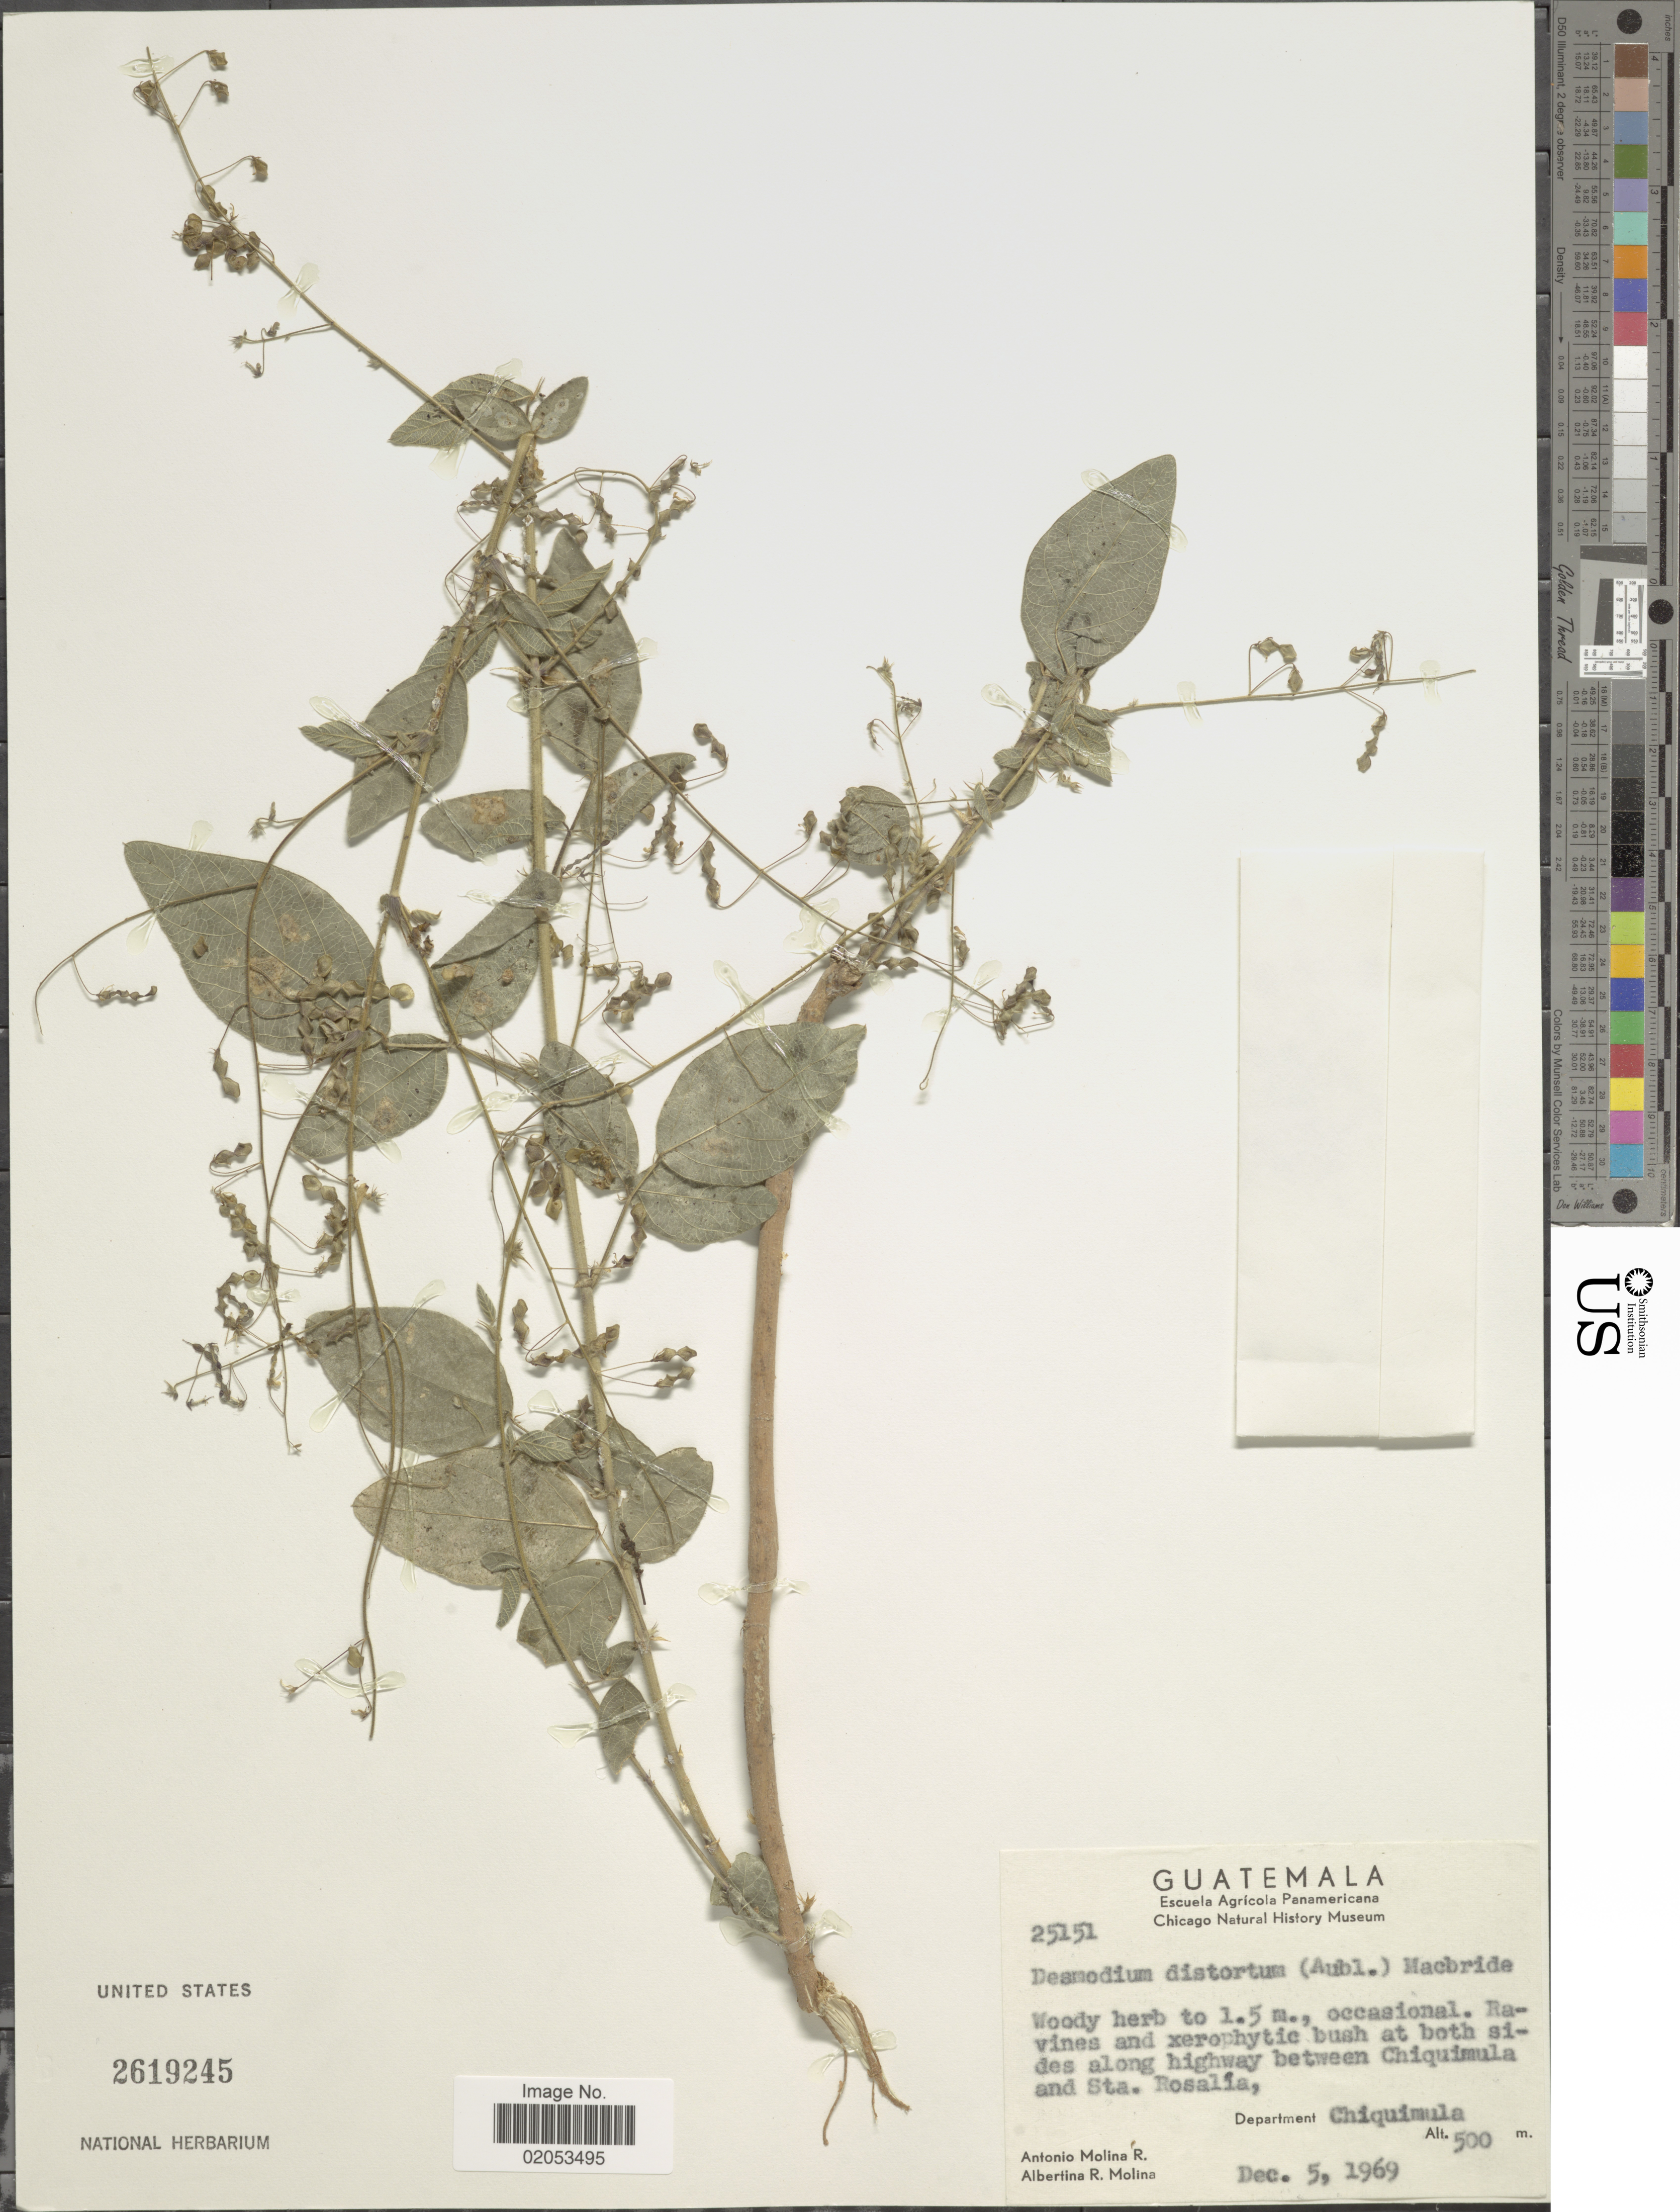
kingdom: Plantae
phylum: Tracheophyta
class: Magnoliopsida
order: Fabales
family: Fabaceae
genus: Desmodium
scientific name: Desmodium distortum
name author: (Aubl.) J.F. Macbr.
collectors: A. Molina R. & A. R. Molina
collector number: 25151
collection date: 1969-12-05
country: Guatemala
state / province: Chiquimula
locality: Ravines and xerophytic bush at both sides along highway between Chiquimula and Sta Rosalía, Department Chiquimula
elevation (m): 500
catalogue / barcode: US 2619245